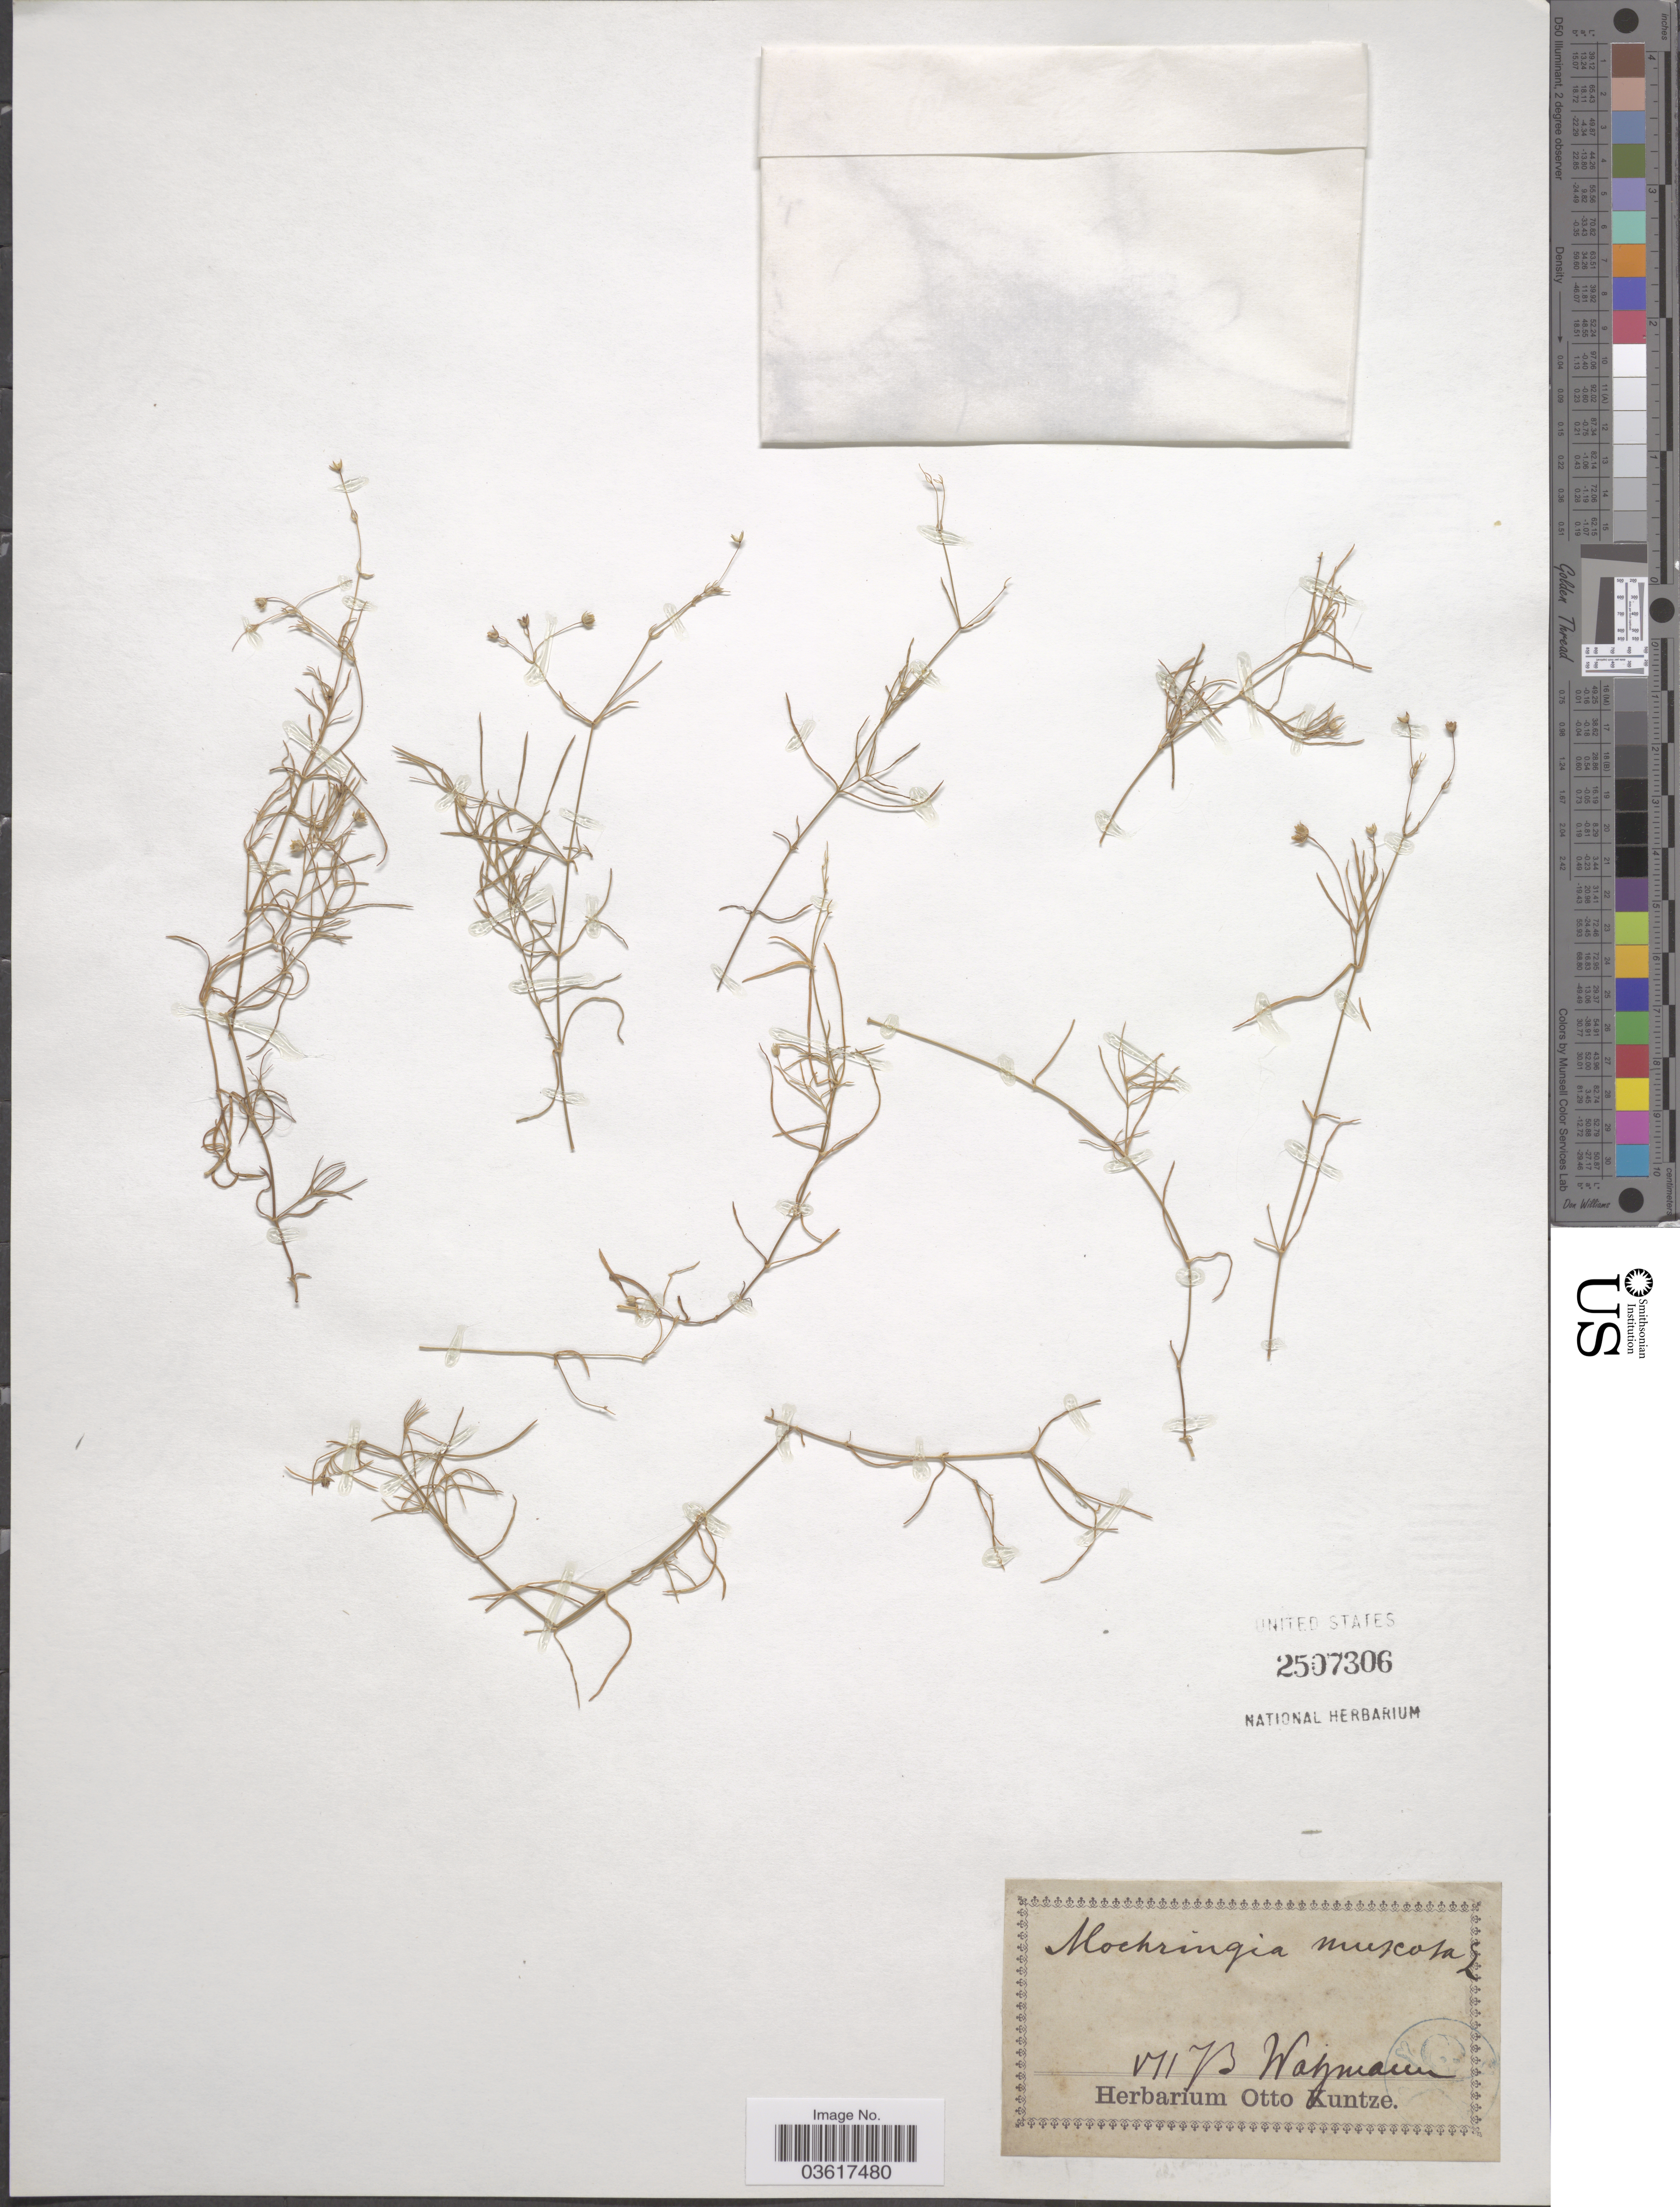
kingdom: Plantae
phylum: Tracheophyta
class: Magnoliopsida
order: Caryophyllales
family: Caryophyllaceae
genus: Moehringia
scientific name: Moehringia muscosa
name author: L.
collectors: ex herb. Otto Kuntze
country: Germany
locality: Watzmann.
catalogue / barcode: US 2507306